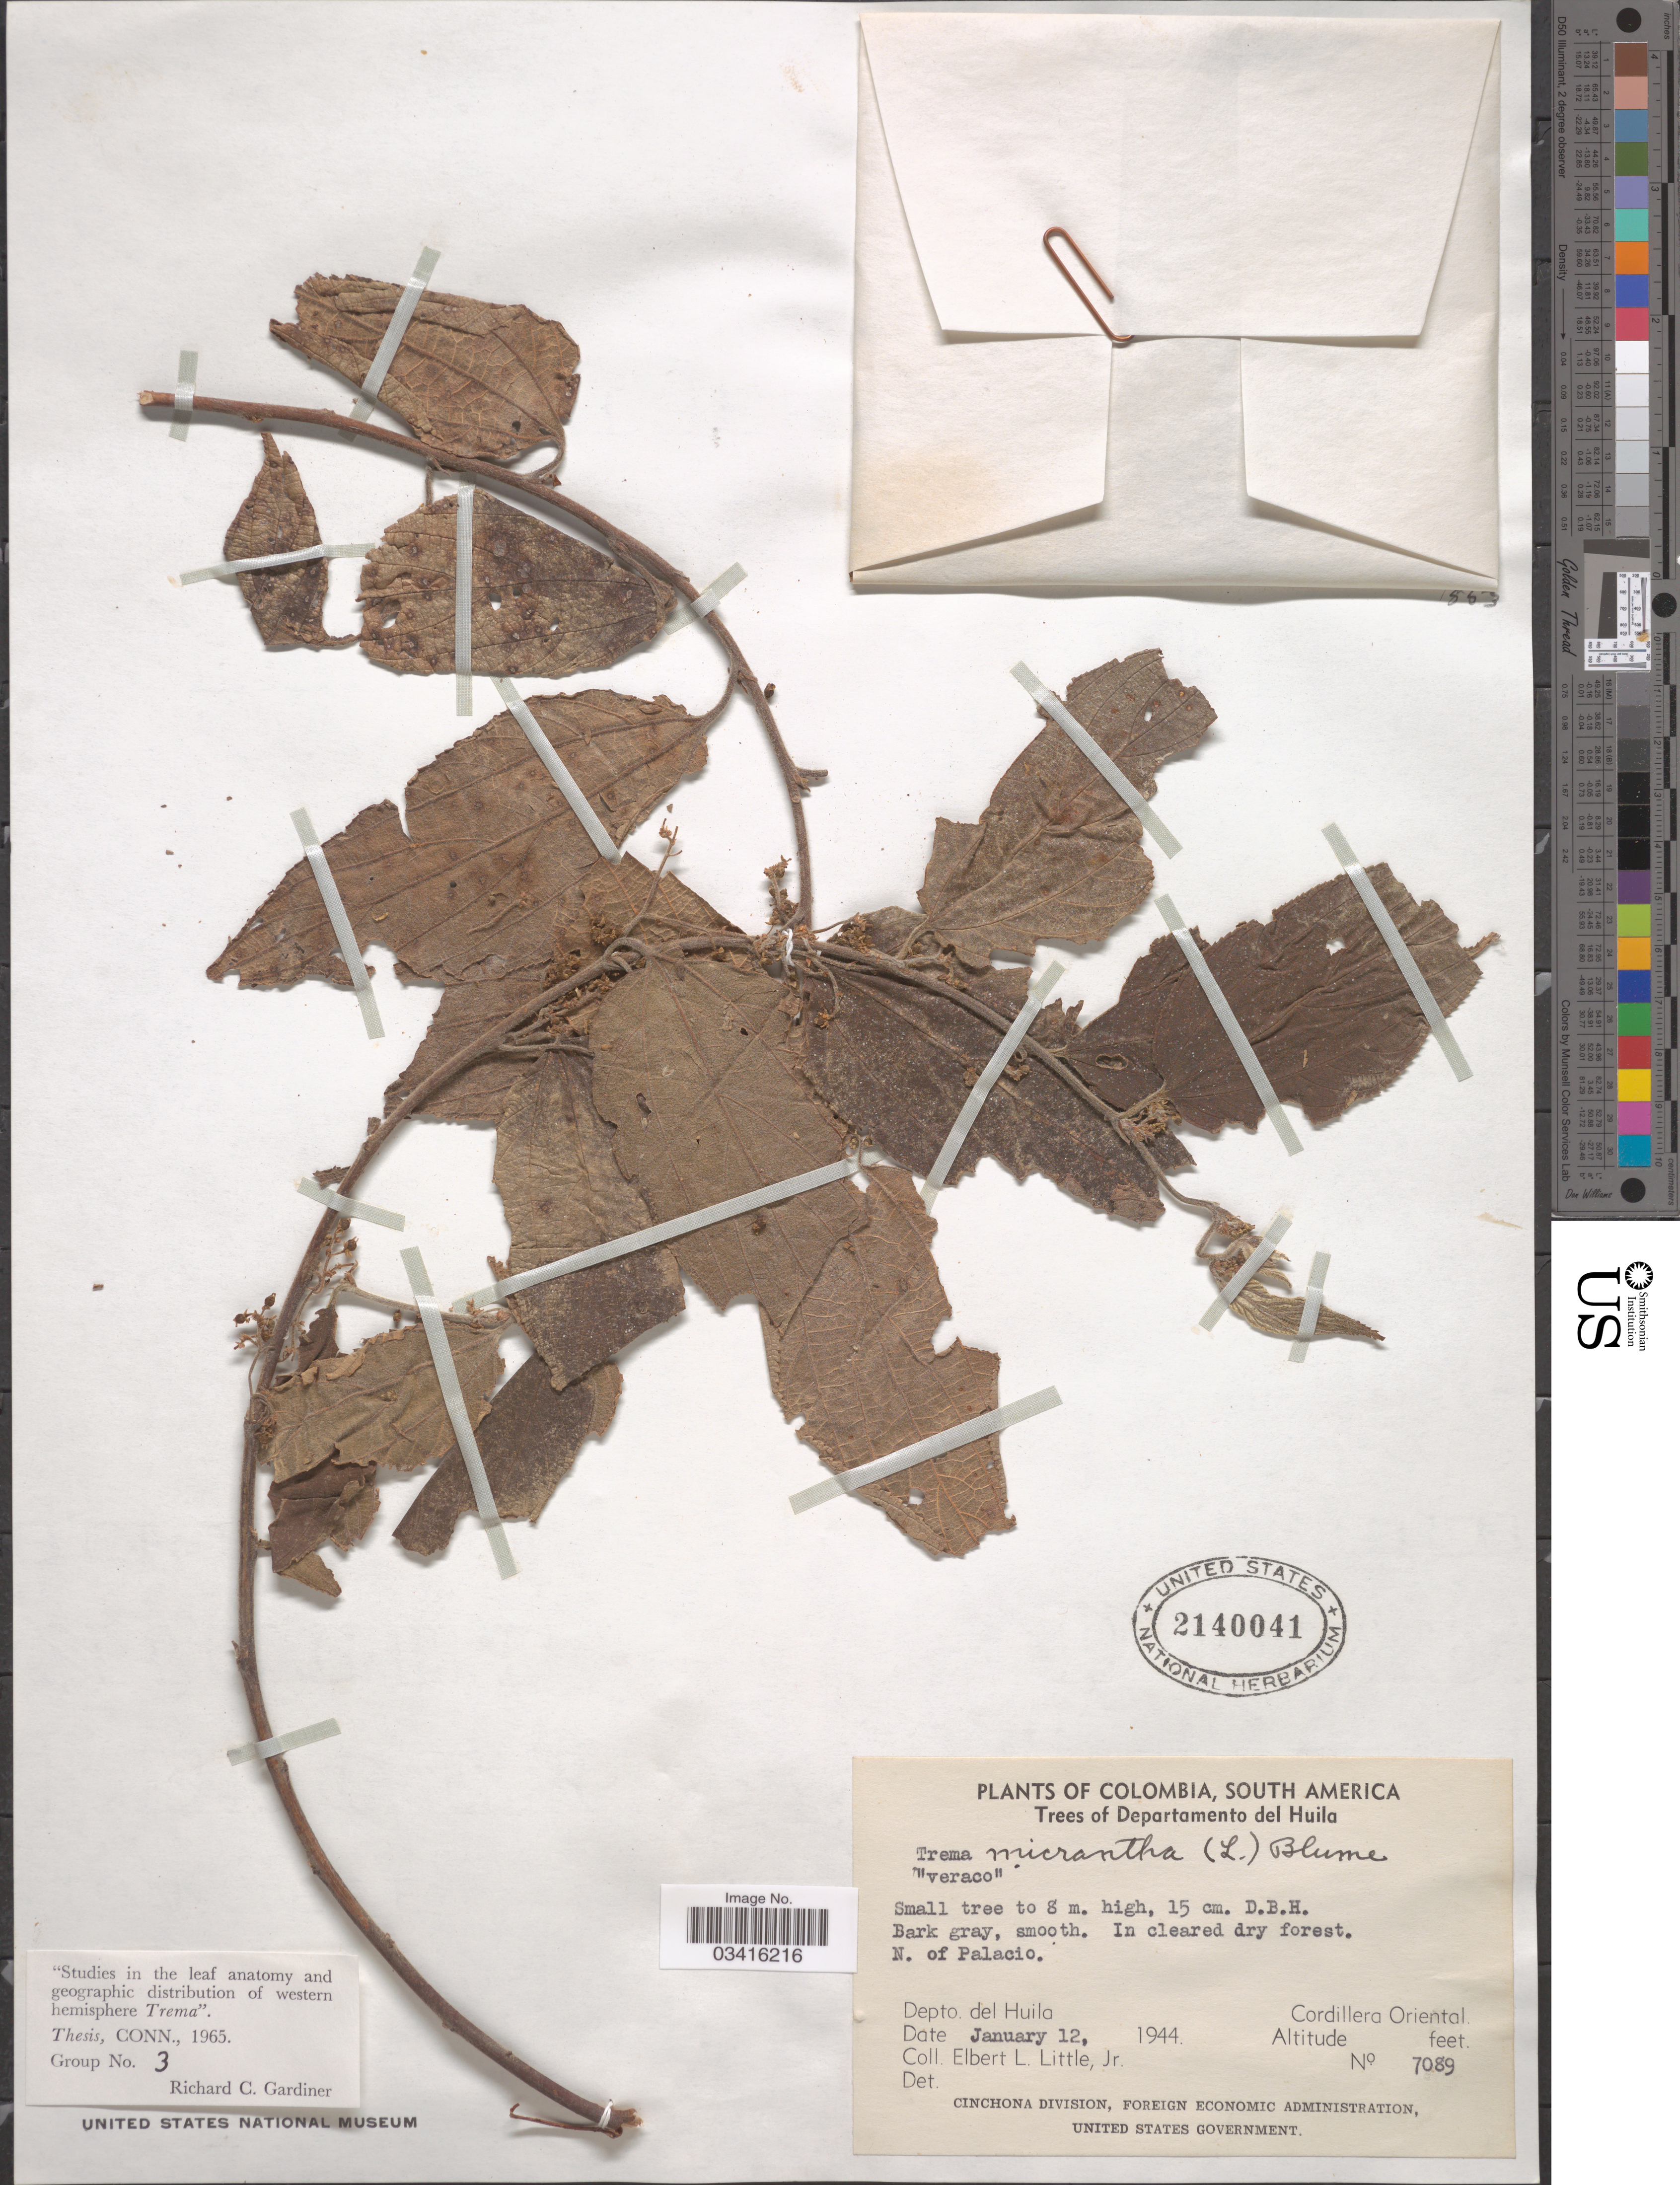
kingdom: Plantae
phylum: Tracheophyta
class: Magnoliopsida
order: Rosales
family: Cannabaceae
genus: Trema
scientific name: Trema micranthum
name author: (L.) Blume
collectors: E. L. Little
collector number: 7089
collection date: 1944-01-12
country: Colombia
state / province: Huila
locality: N. of Palacio. Depto. del Huila. Cordillera Oriental.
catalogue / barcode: US 2140041